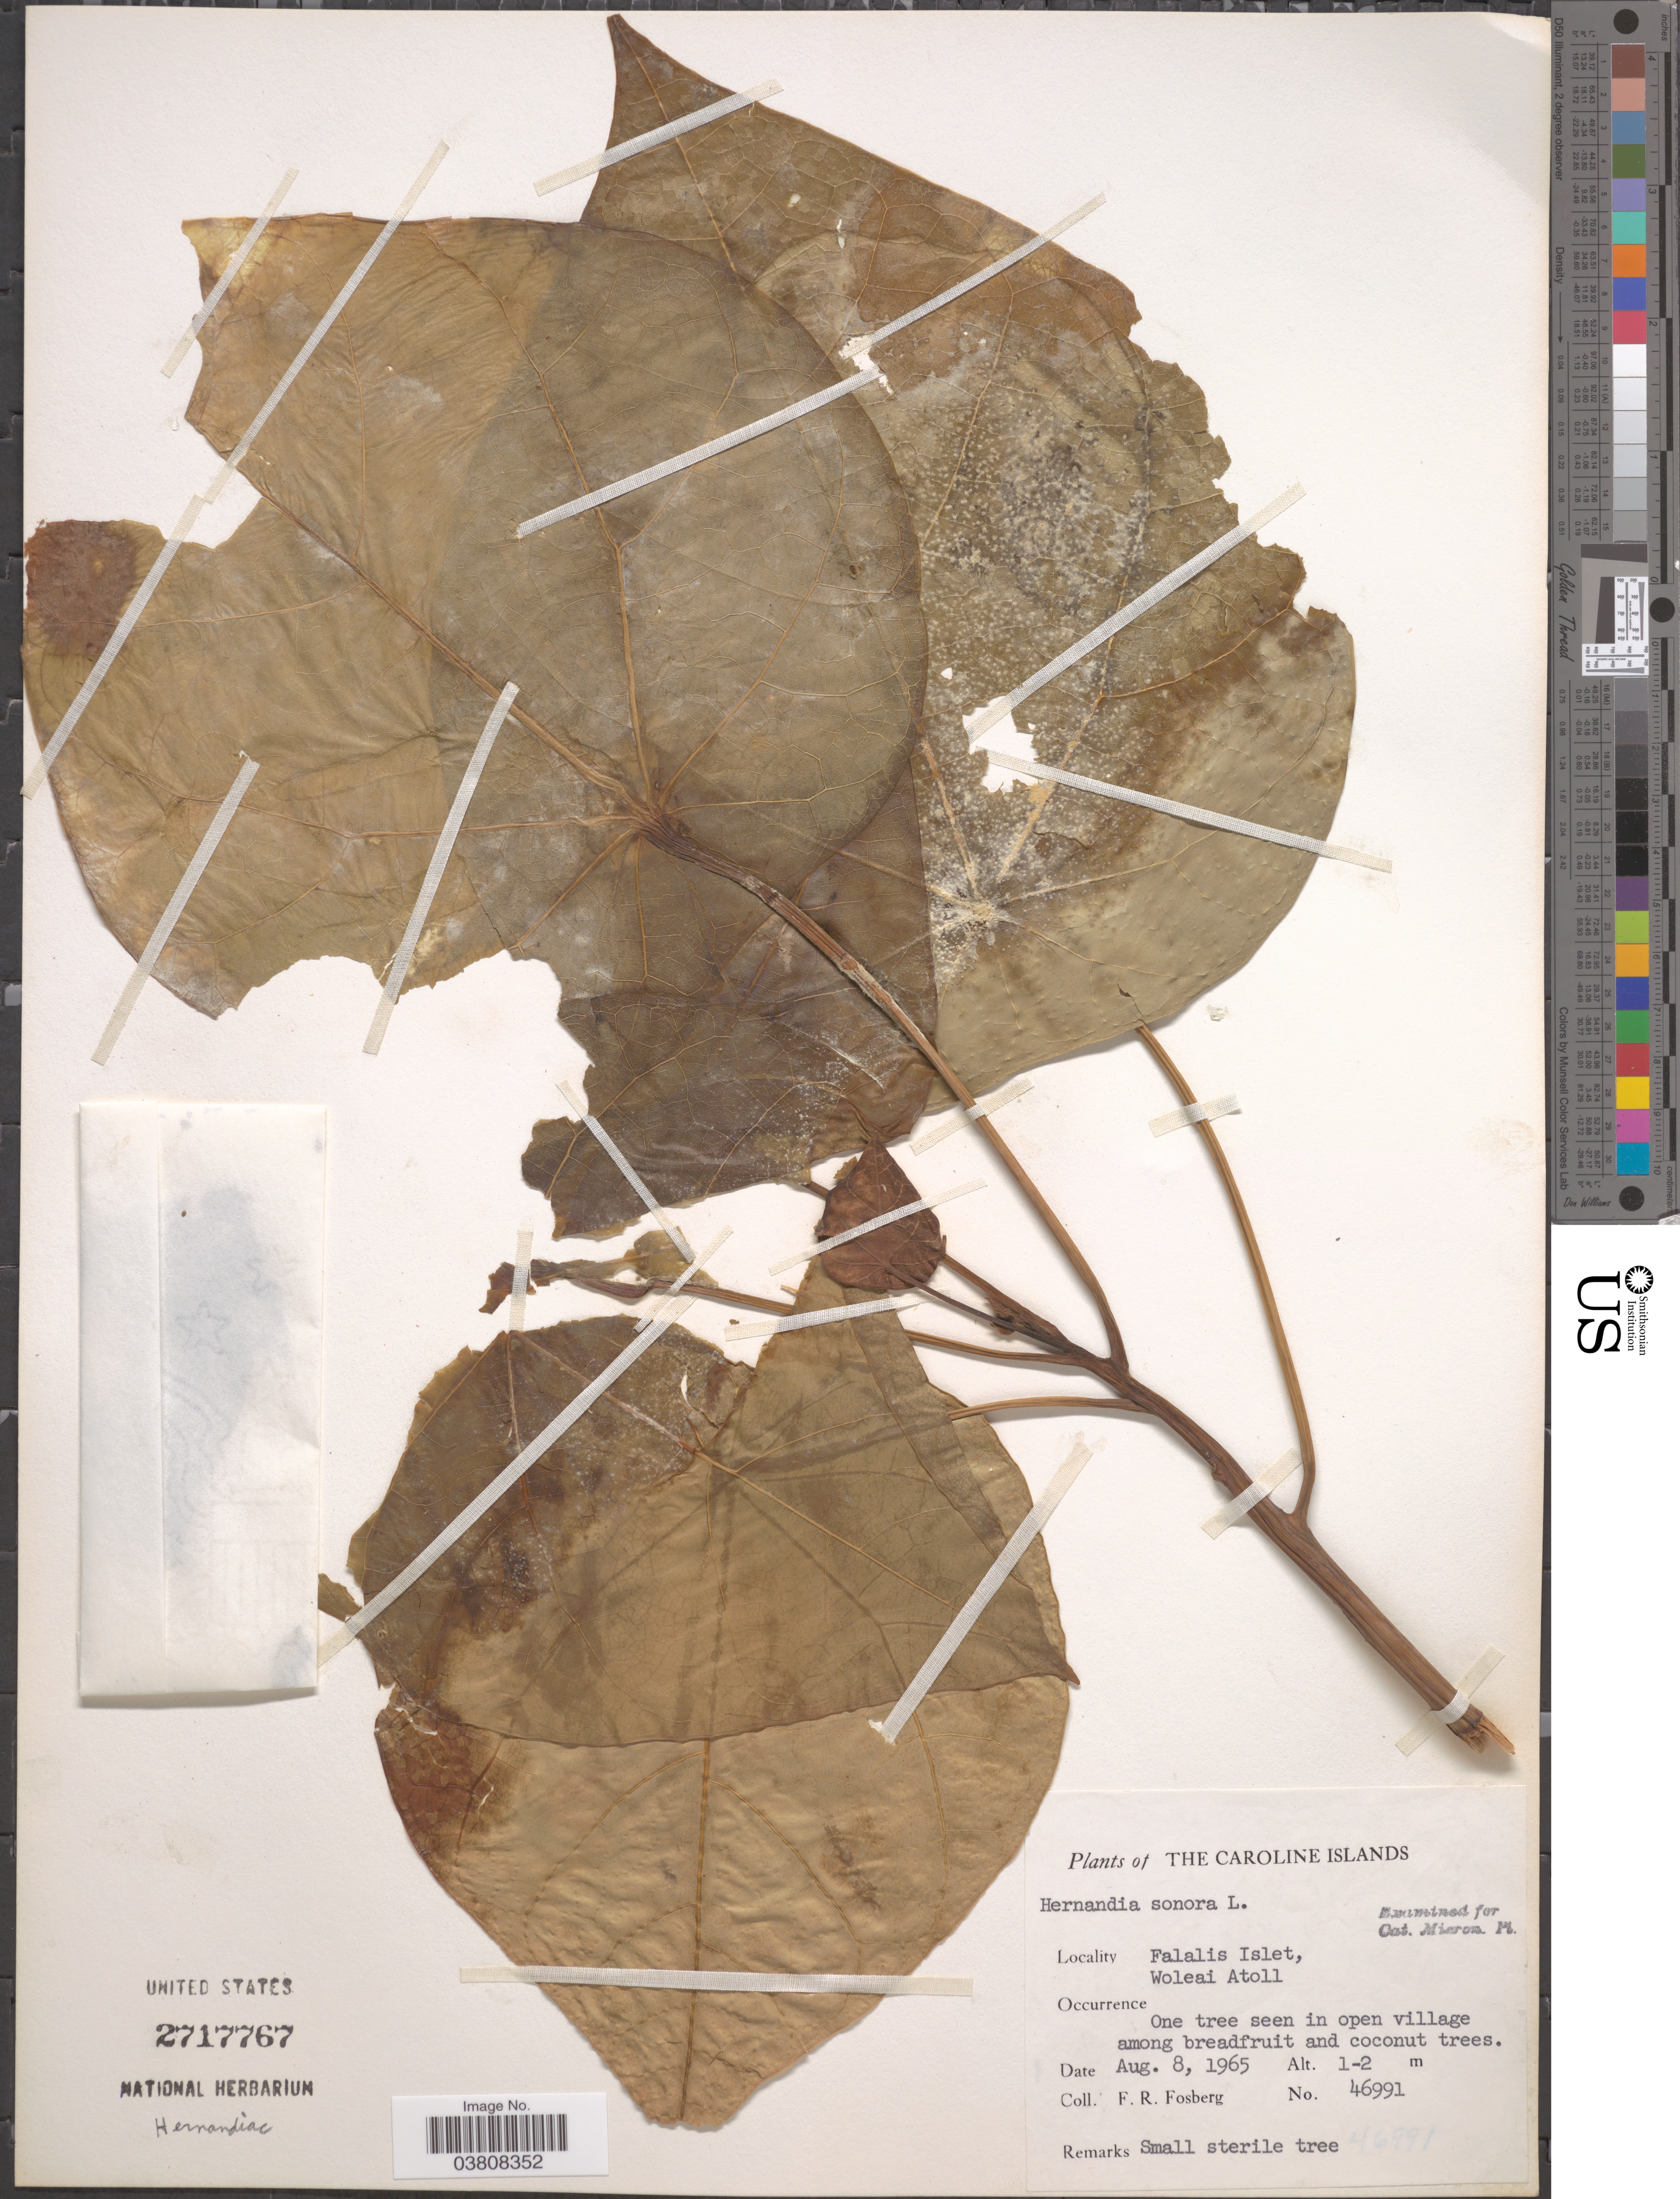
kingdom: Plantae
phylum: Tracheophyta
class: Magnoliopsida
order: Laurales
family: Hernandiaceae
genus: Hernandia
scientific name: Hernandia nymphaeifolia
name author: (C. Presl) Kubitzki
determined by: Strong, Mark T., (BOT), Smithsonian Institution - National Museum of Natural History (UNITED STATES)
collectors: F. R. Fosberg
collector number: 46991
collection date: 1965-08-08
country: Micronesia, Federated States of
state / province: Yap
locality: Caroline Islands. Falalis Islet, Woleai Atoll.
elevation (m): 1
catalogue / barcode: US 2717767